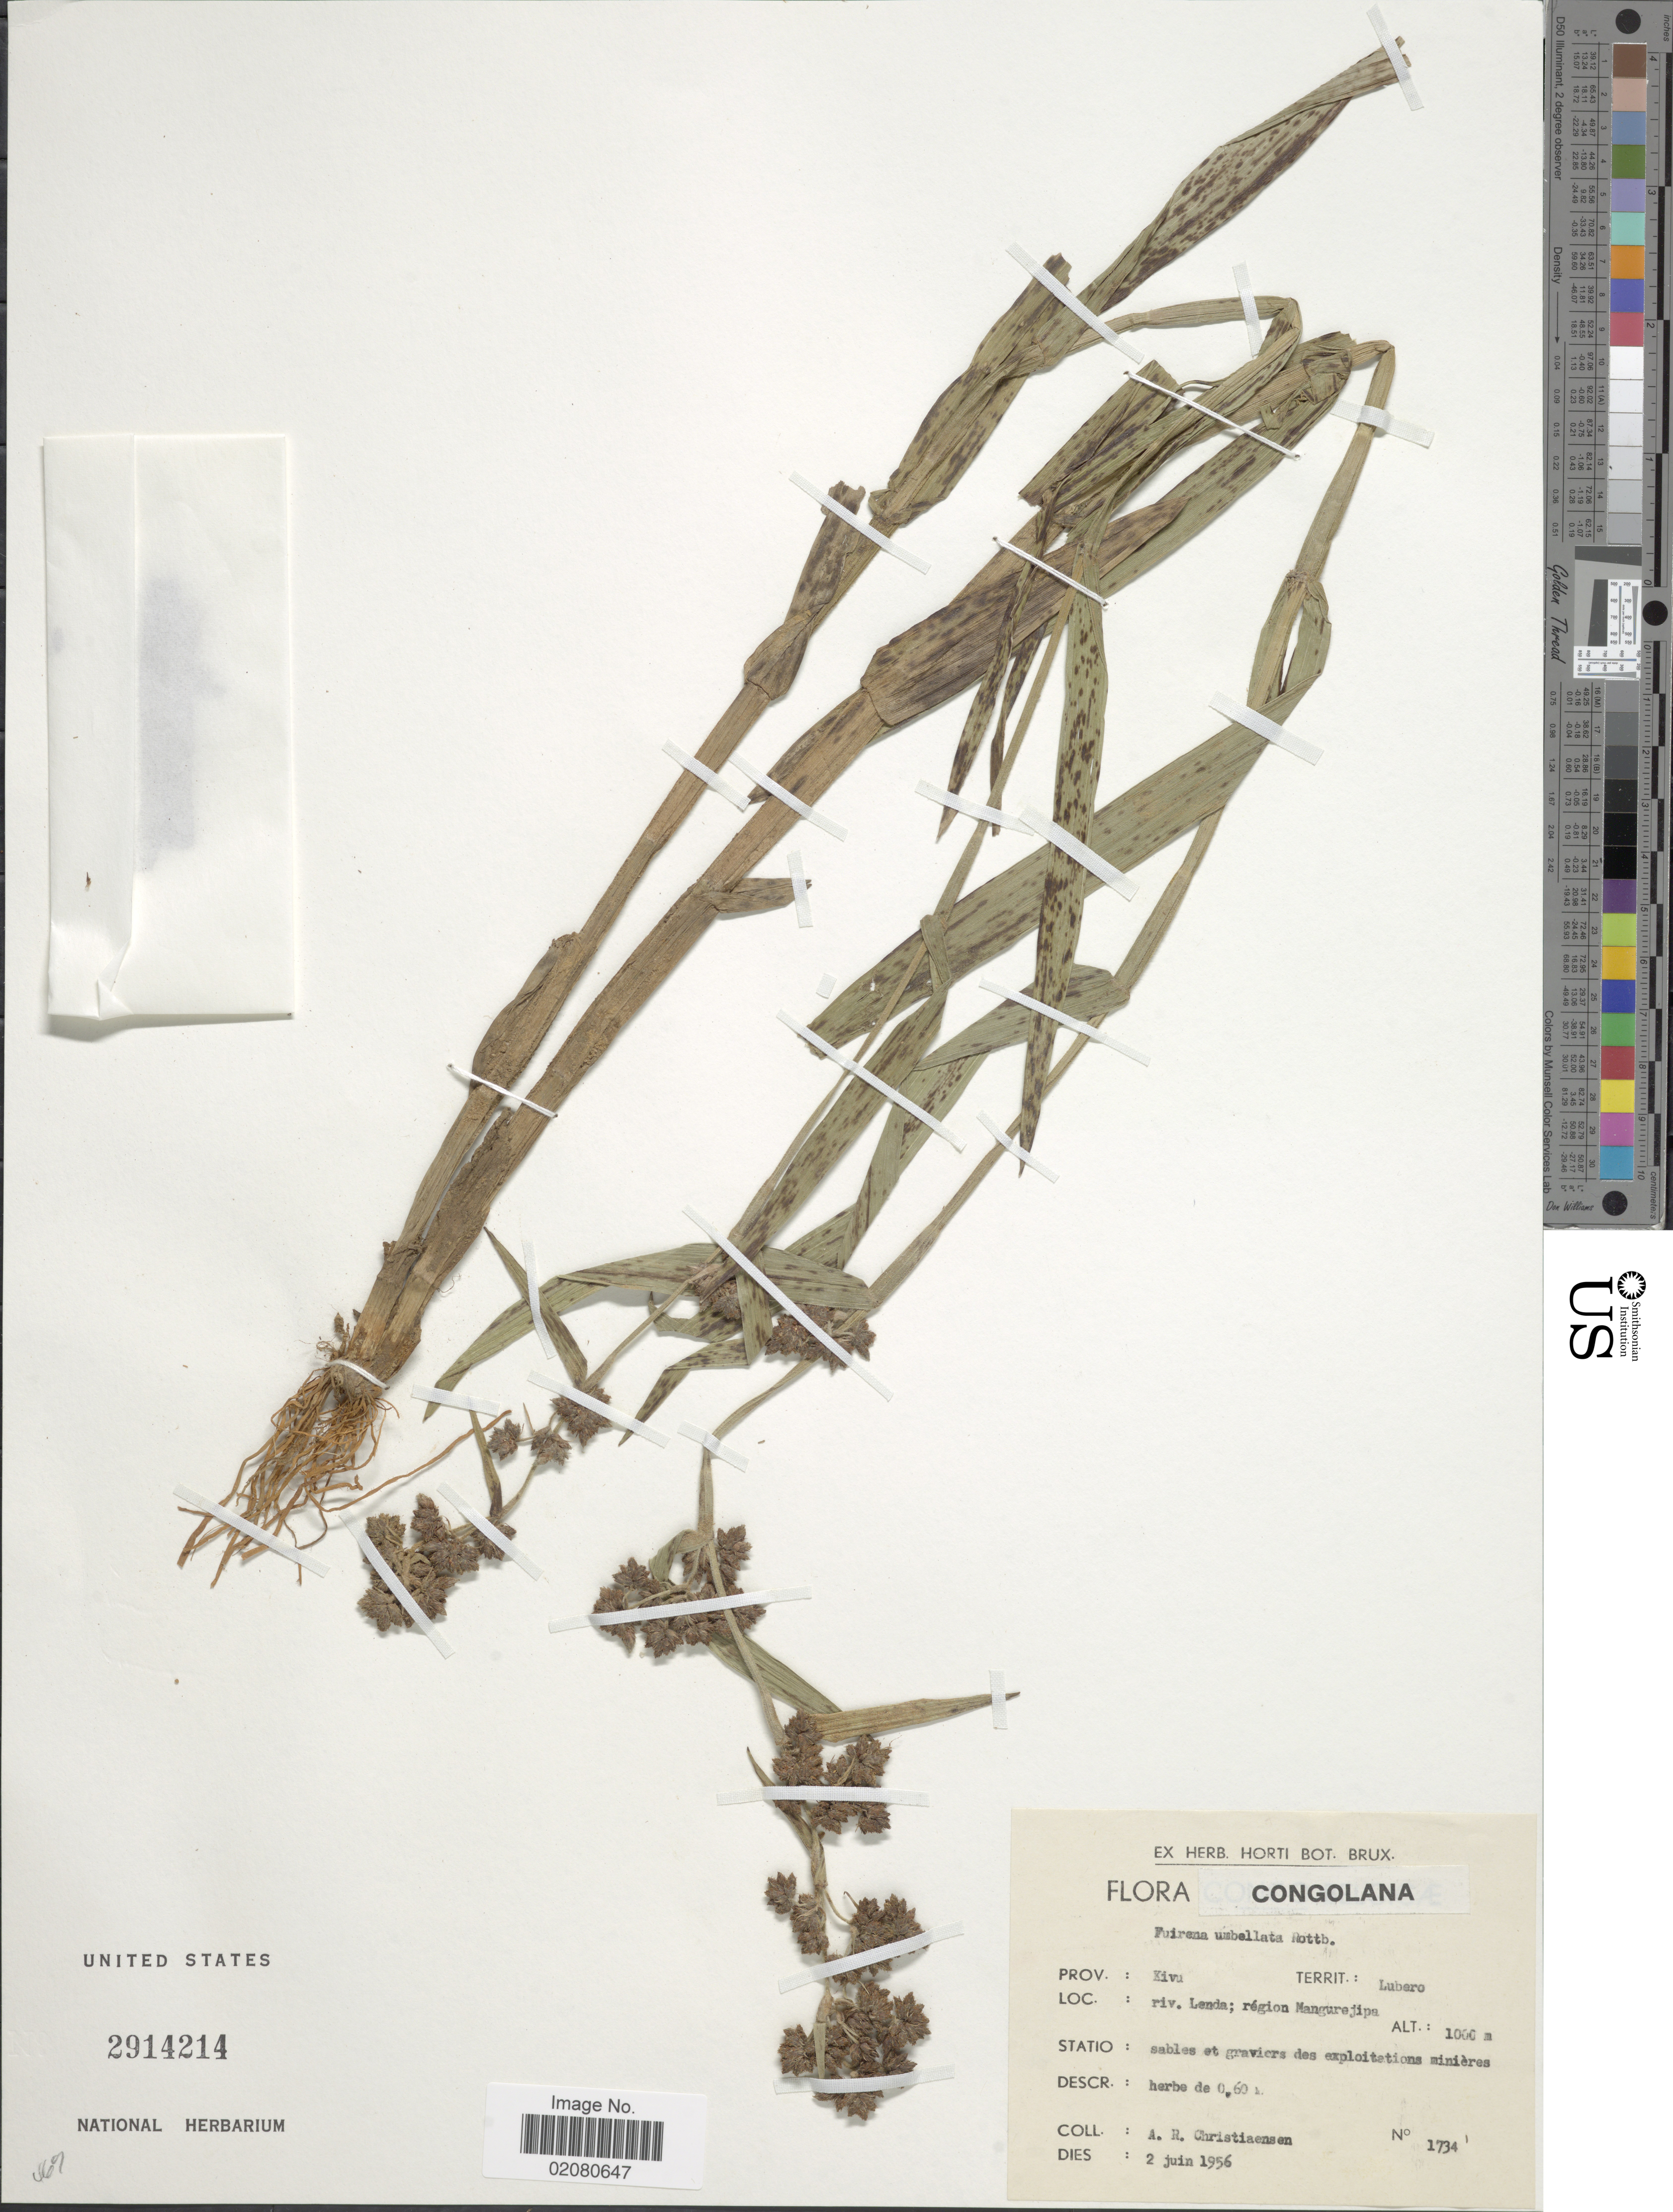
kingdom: Plantae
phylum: Tracheophyta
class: Liliopsida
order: Poales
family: Cyperaceae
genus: Fuirena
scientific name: Fuirena umbellata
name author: Rottb.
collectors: A. Christiaensen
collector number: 1734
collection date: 1956-06-02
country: Congo, Democratic Republic of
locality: Congolana. Territ: Kivu, Territ.: Lubero. riv. Lemba; region Mangurejipa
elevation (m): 1060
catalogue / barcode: US 2914214